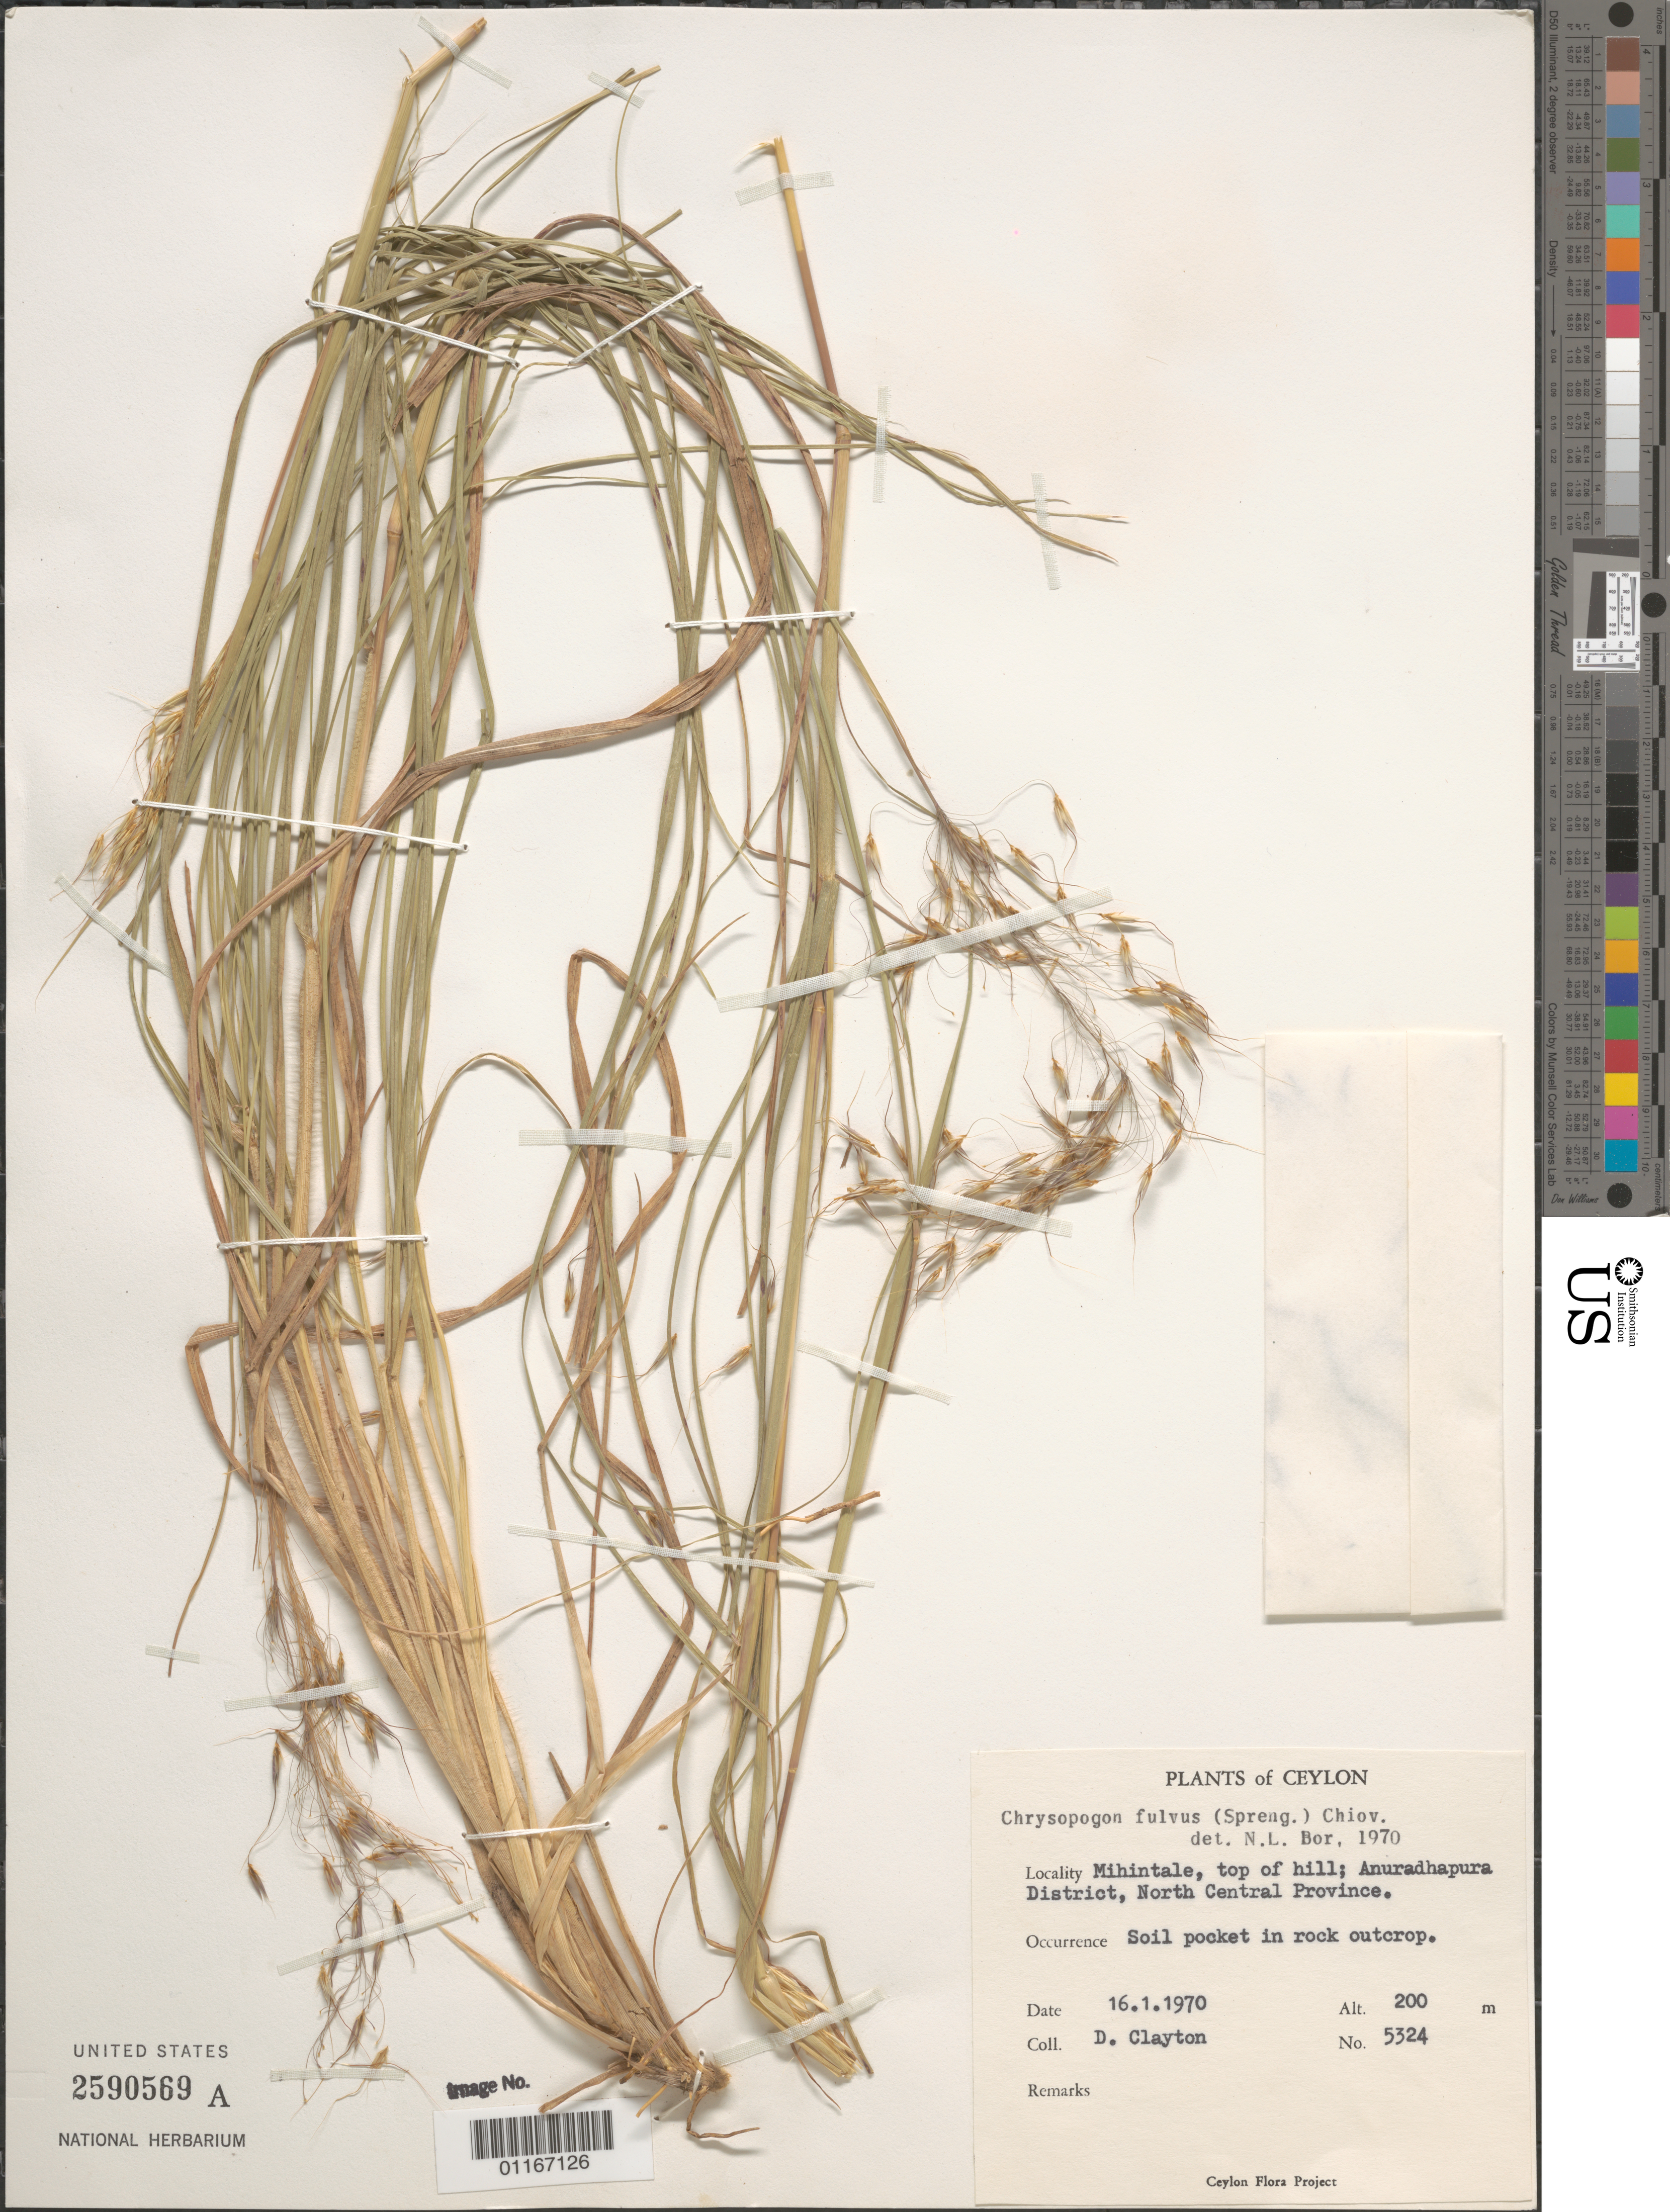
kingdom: Plantae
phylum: Tracheophyta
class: Liliopsida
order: Poales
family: Poaceae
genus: Chrysopogon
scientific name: Chrysopogon fulvus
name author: (Spreng.) Chiov.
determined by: Bor, N. L.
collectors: D. Clayton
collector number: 5324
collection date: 1970-01-16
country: Sri Lanka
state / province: North Central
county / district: Anuradhapura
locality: Mihintale, top of hill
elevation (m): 200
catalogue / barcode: US 2590569A